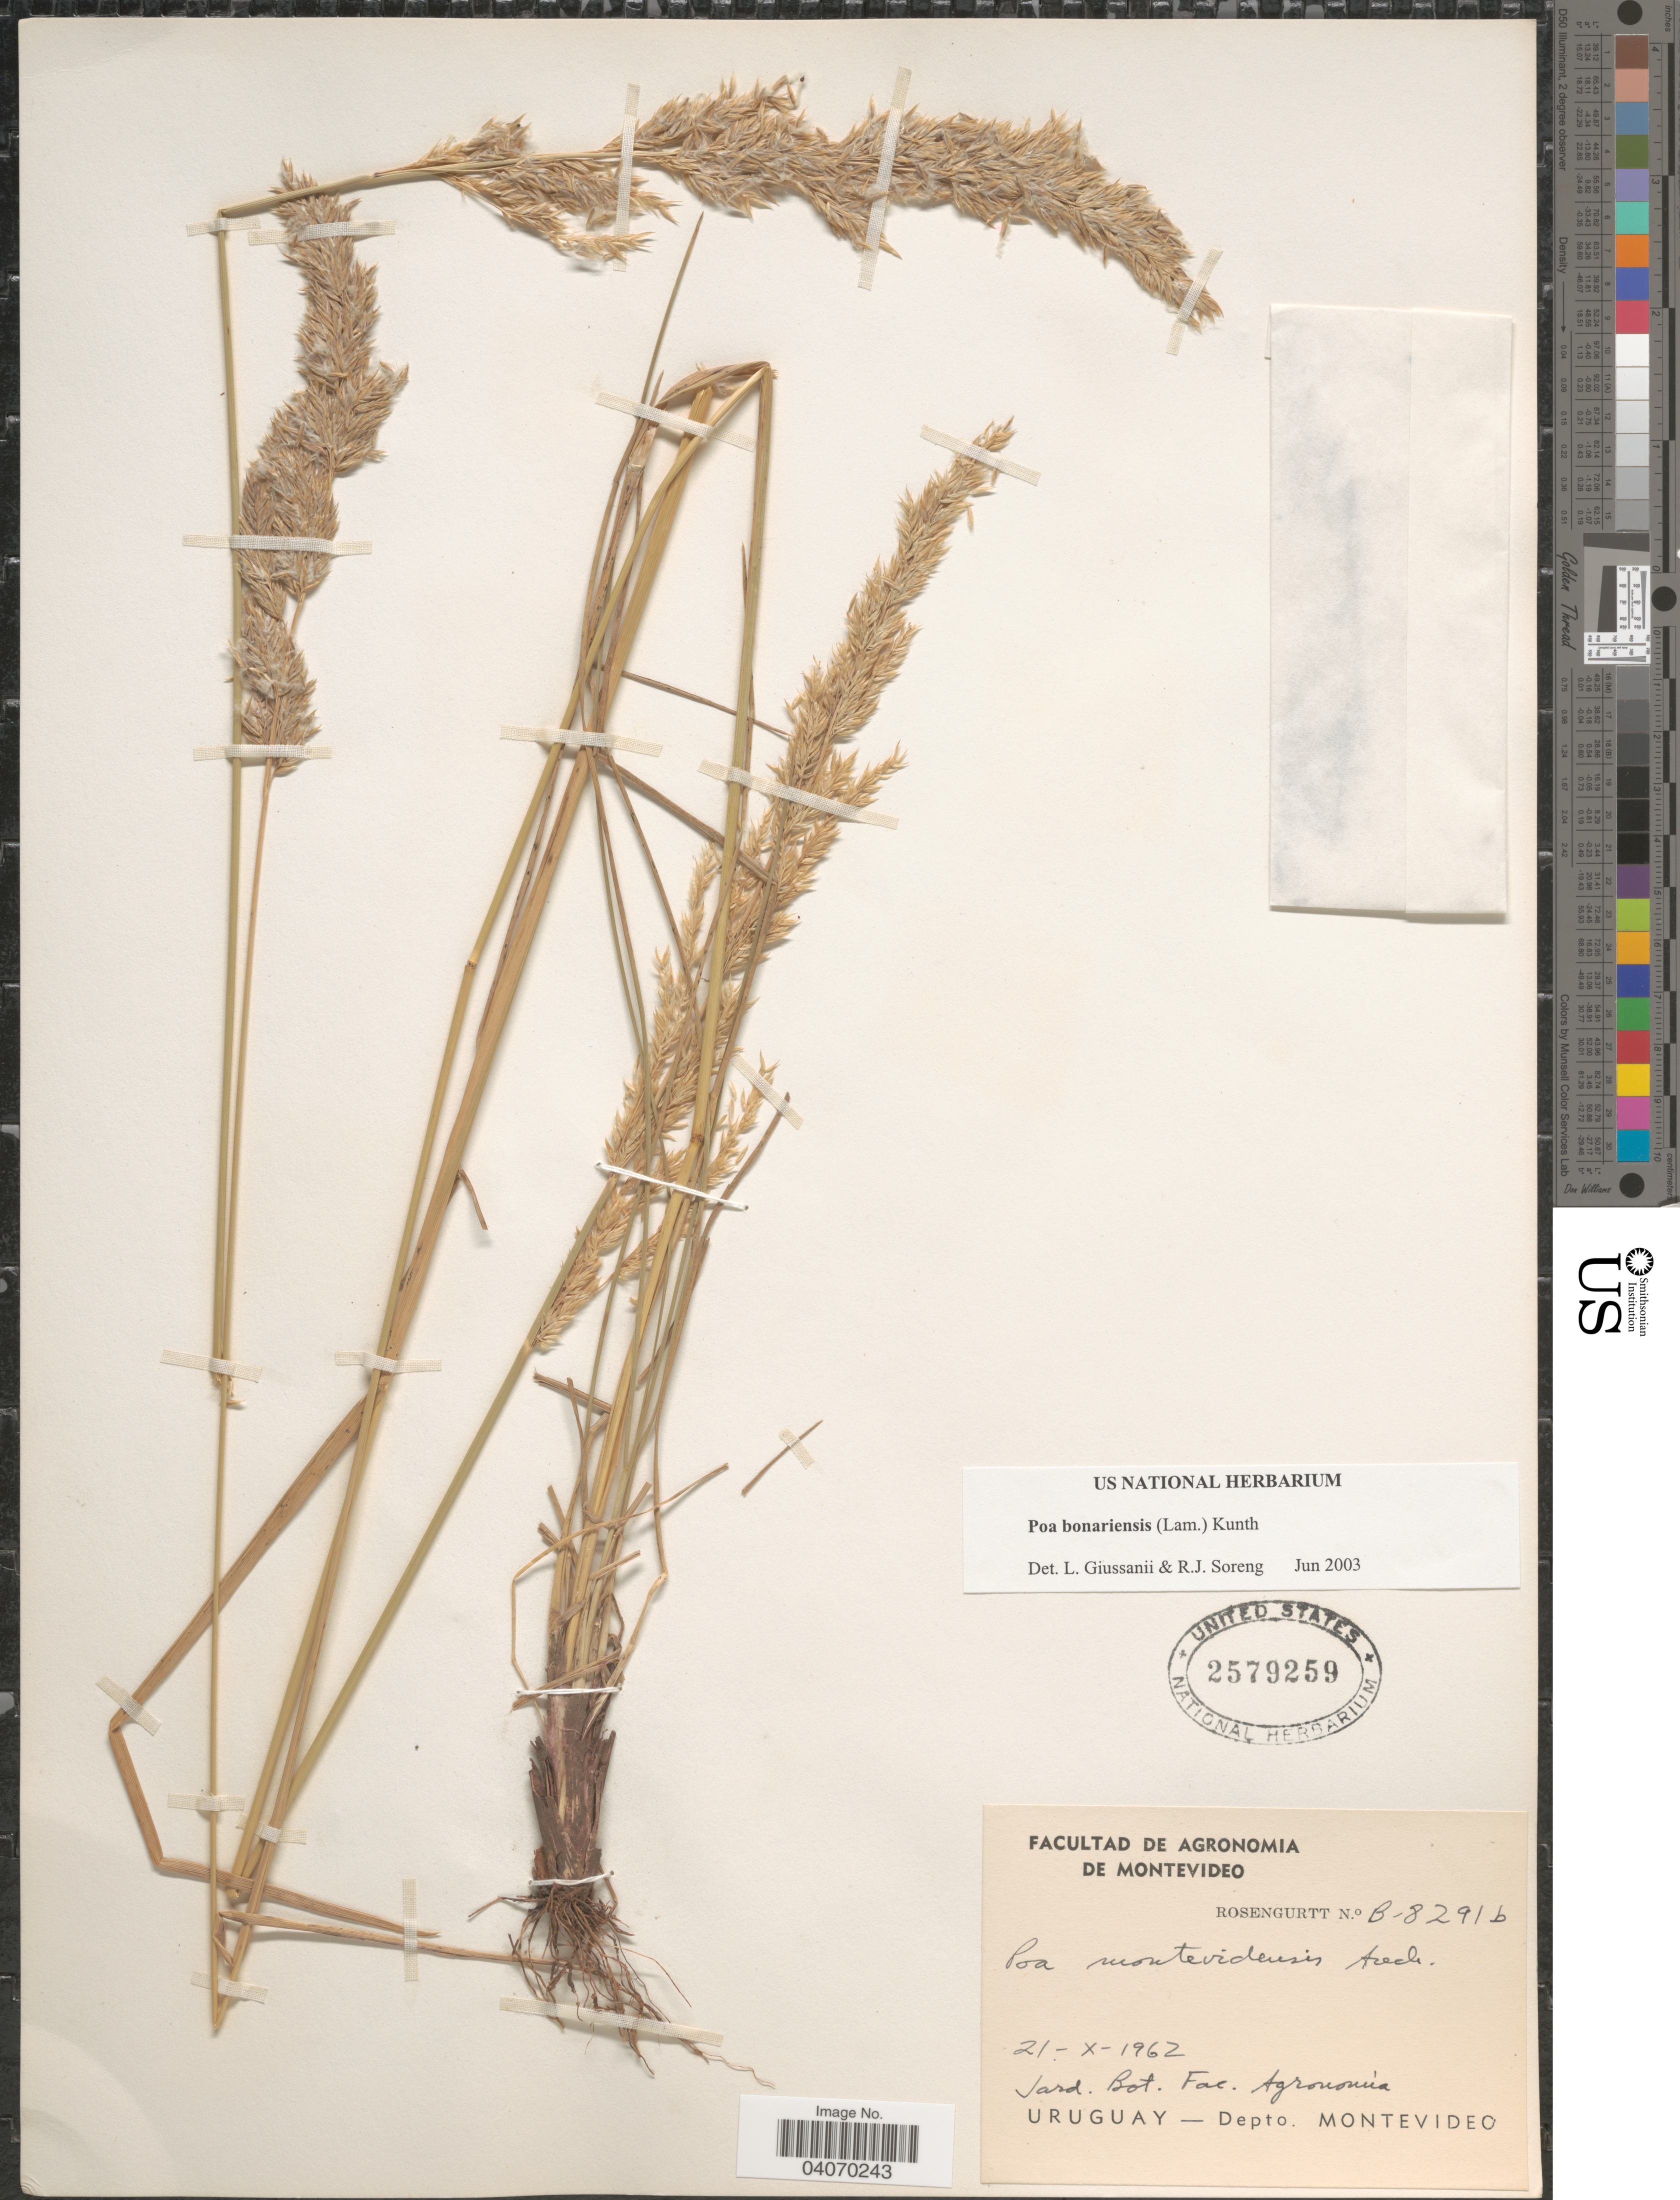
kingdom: Plantae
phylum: Tracheophyta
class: Liliopsida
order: Poales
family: Poaceae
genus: Poa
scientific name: Poa bonariensis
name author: (Lam.) Kunth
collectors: Rosengurtt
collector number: B-8291b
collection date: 1962-10-21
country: Uruguay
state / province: Montevideo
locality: Jard. Bot. Fac. Agronomica. Depto. Montevideo.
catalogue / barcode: US 2579259